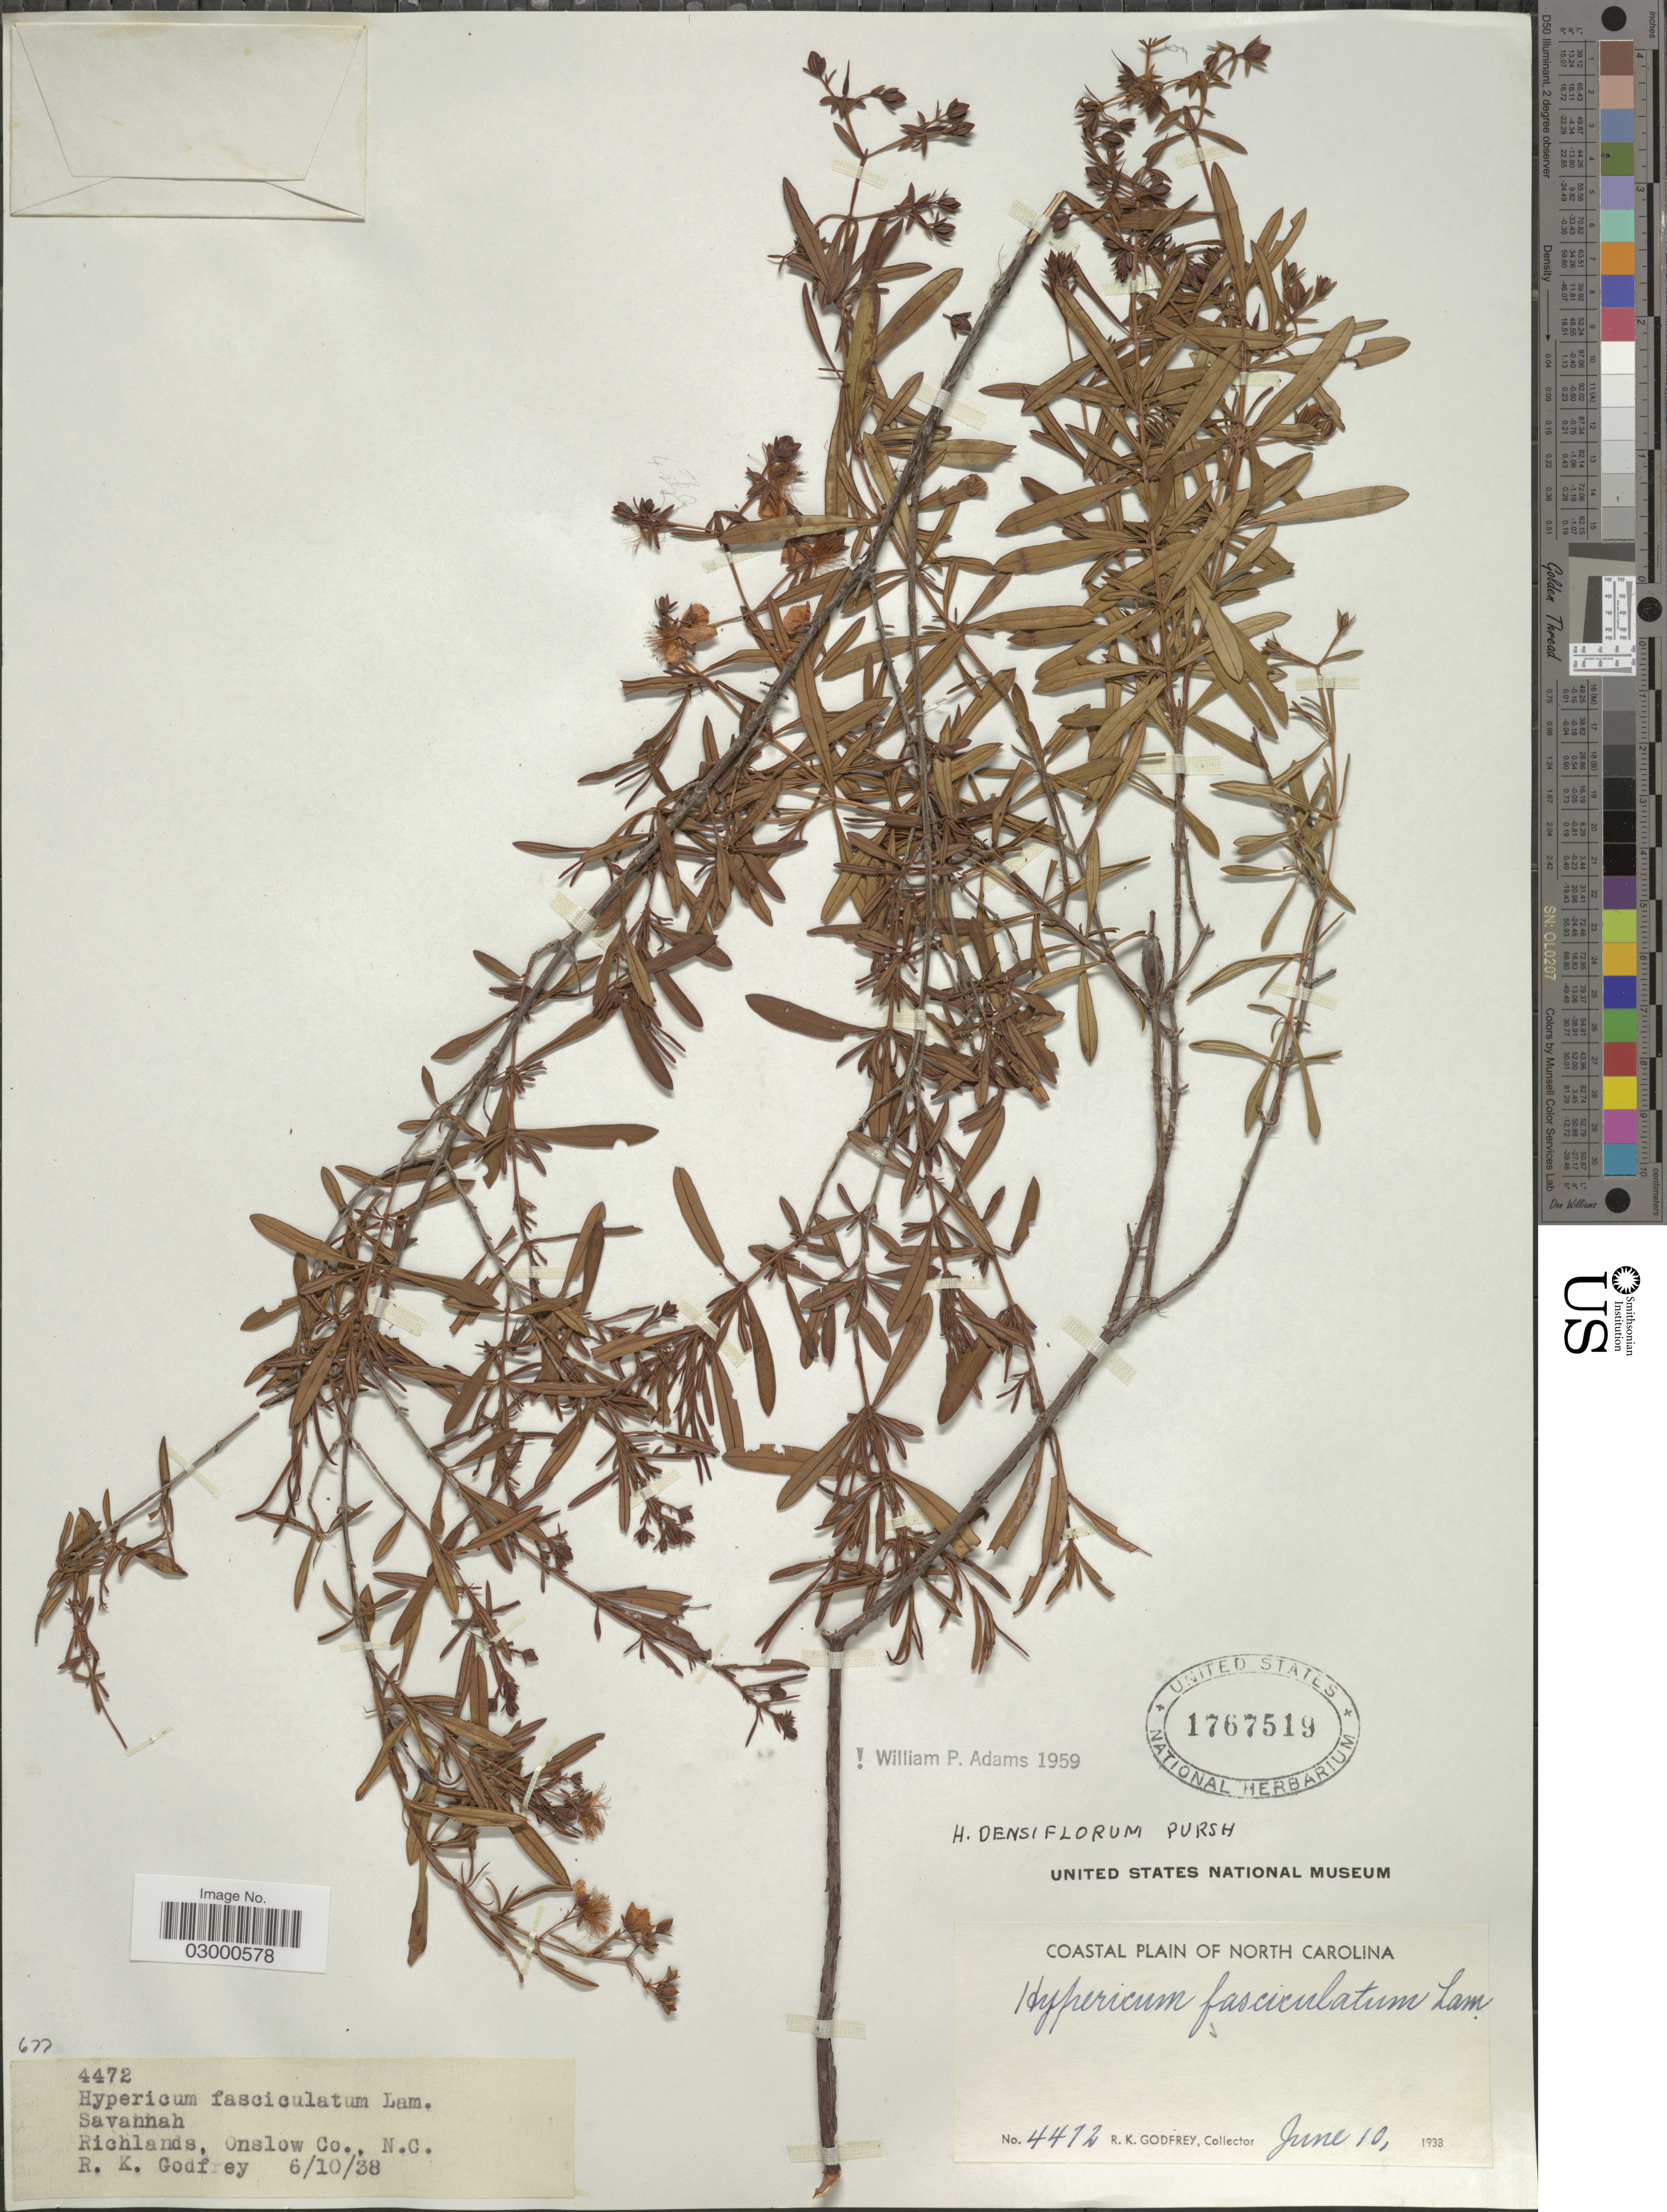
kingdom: Plantae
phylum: Tracheophyta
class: Magnoliopsida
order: Malpighiales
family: Hypericaceae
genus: Hypericum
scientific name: Hypericum densiflorum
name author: Pursh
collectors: R. K. Godfrey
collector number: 4472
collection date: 1938-06-10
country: United States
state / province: North Carolina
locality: Coastal Plain of North Carolina, Richlands, Onslow Co.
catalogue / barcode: US 1767519